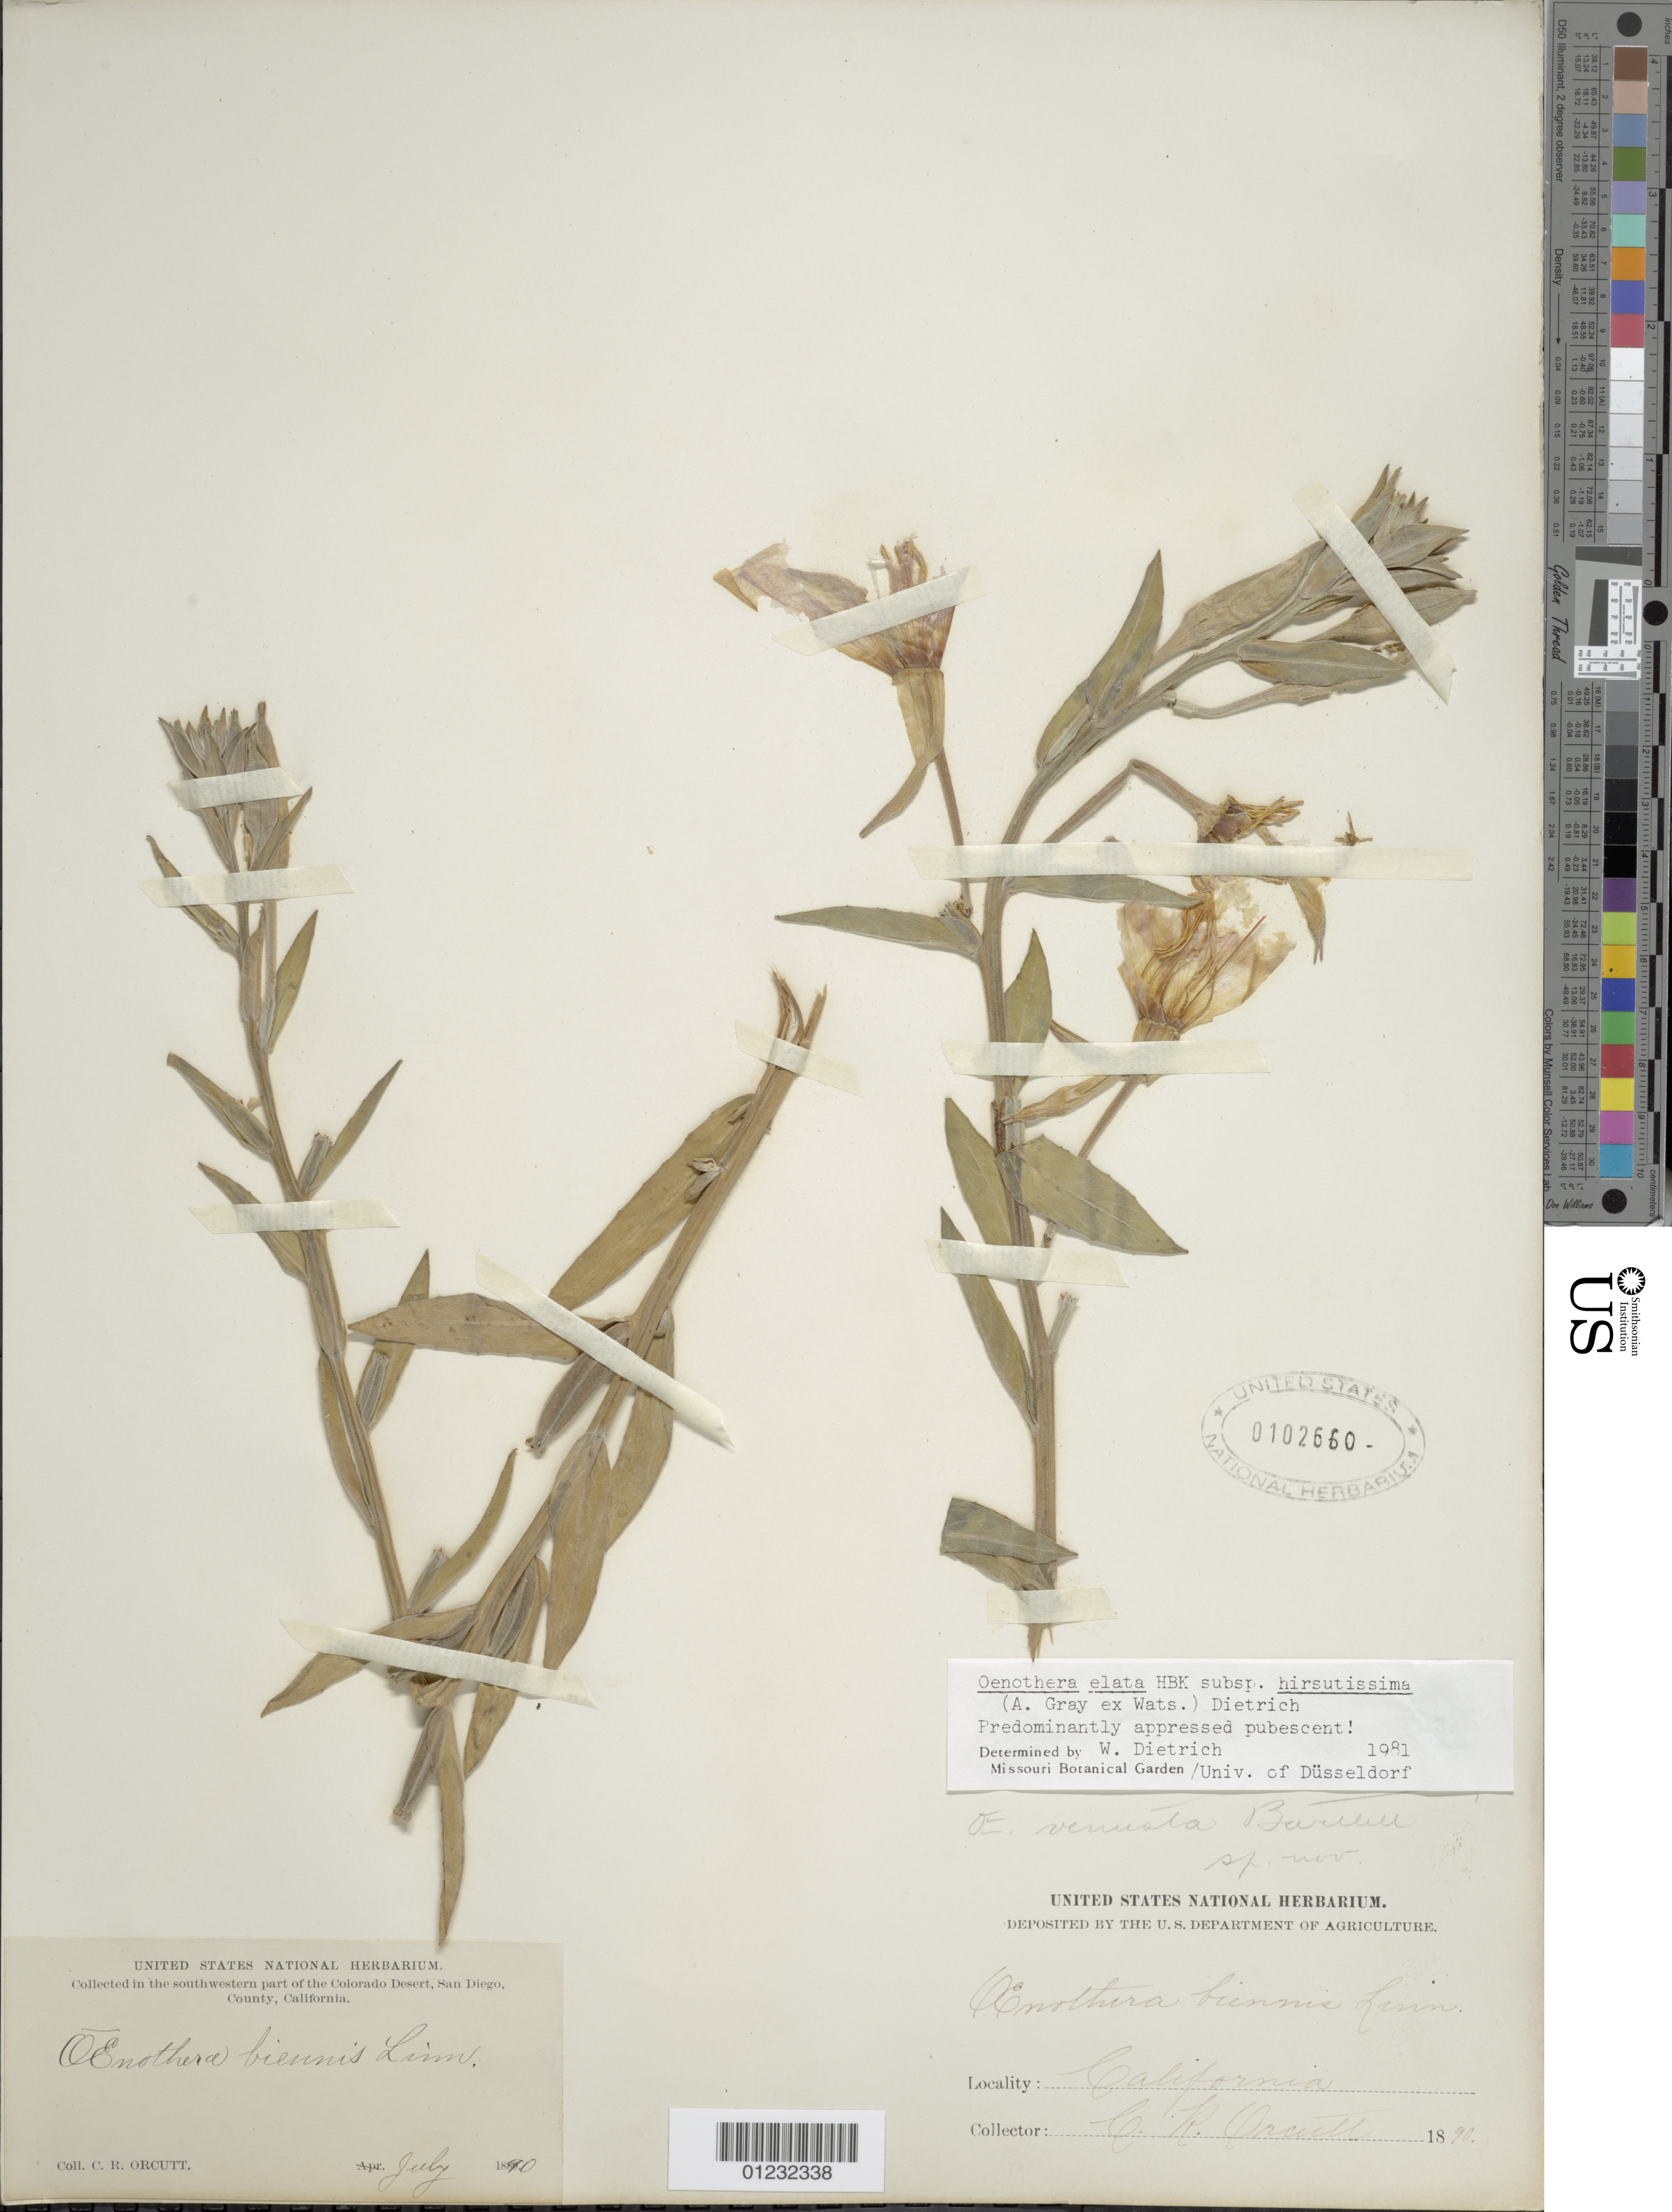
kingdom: Plantae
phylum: Tracheophyta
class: Magnoliopsida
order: Myrtales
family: Onagraceae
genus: Oenothera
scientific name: Oenothera elata subsp. hirsutissima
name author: (A. Gray ex S. Watson) W. Dietr.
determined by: Dietrich, W.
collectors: C. R. Orcutt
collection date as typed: Jul 1890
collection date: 1890-07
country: United States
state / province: California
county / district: San Diego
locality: SW part of Colorado Desert.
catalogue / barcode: US 102660